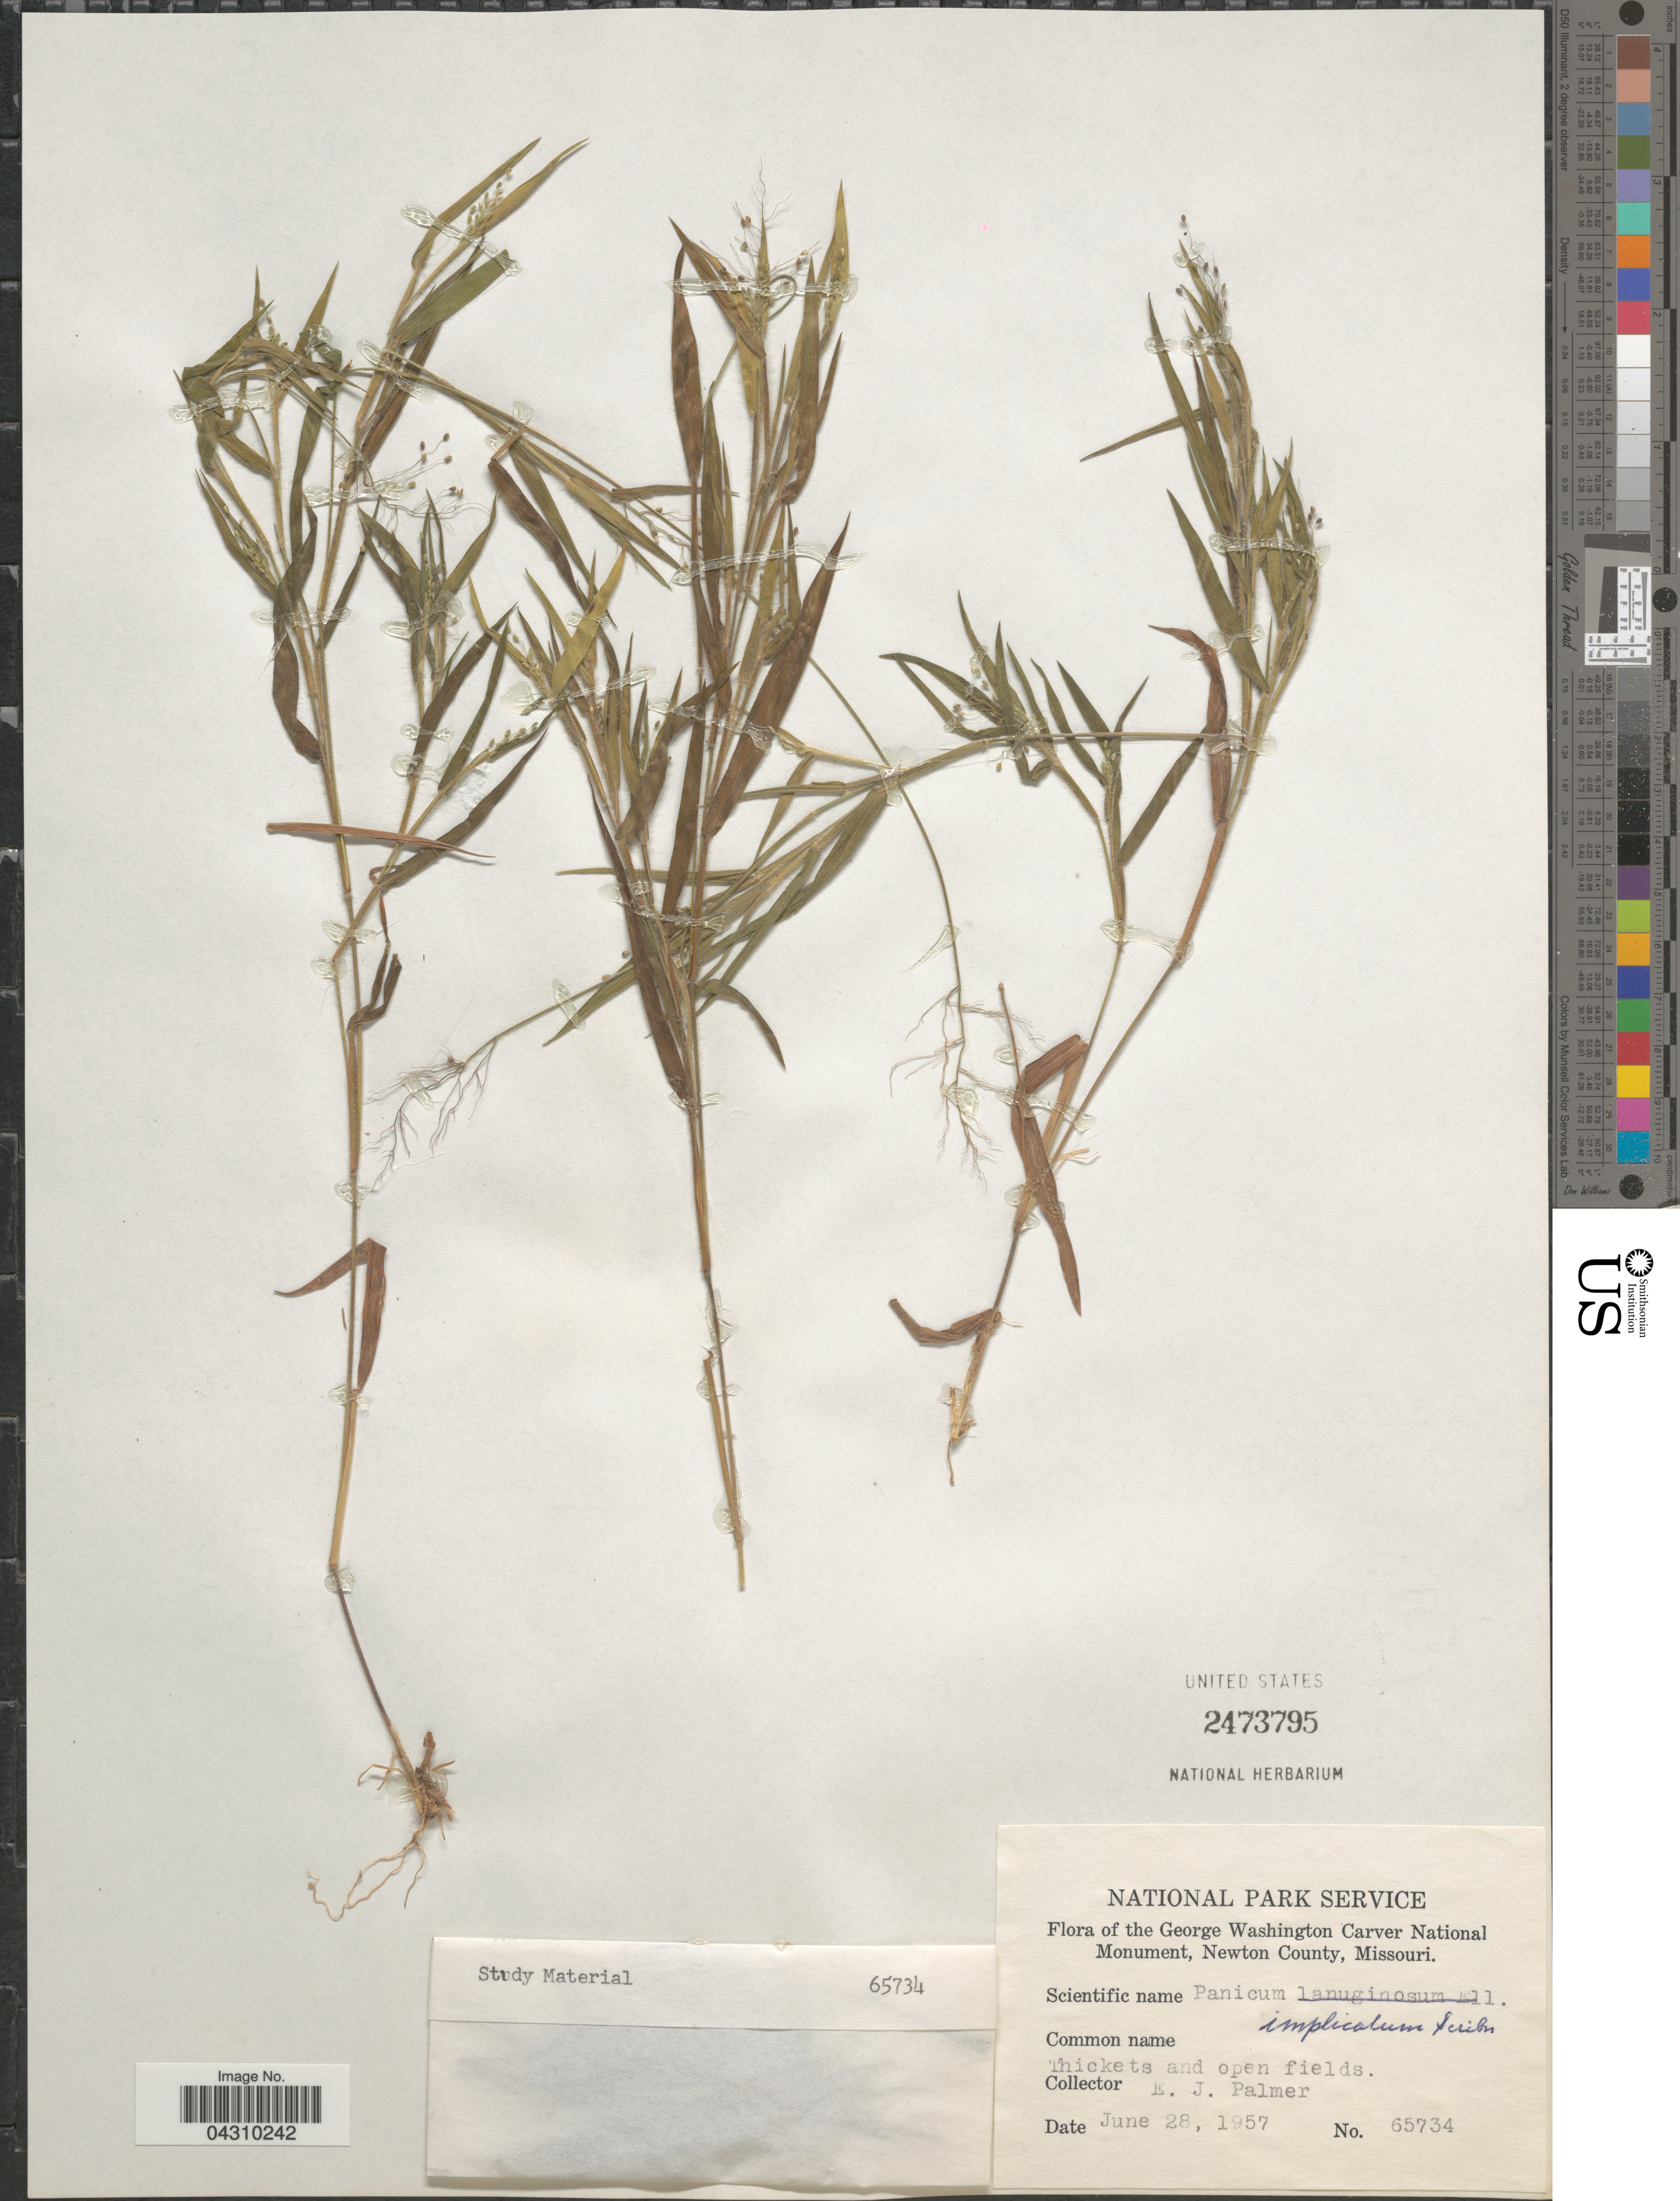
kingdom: Plantae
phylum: Tracheophyta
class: Liliopsida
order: Poales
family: Poaceae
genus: Dichanthelium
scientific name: Dichanthelium acuminatum var. acuminatum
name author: (Sw.) Gould & C.A. Clark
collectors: E. J. Palmer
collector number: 65734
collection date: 1957-06-28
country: United States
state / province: Missouri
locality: National Park Service. George Washington Carver National Monument, Newton County. Thickets and open fields.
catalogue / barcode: US 2473795